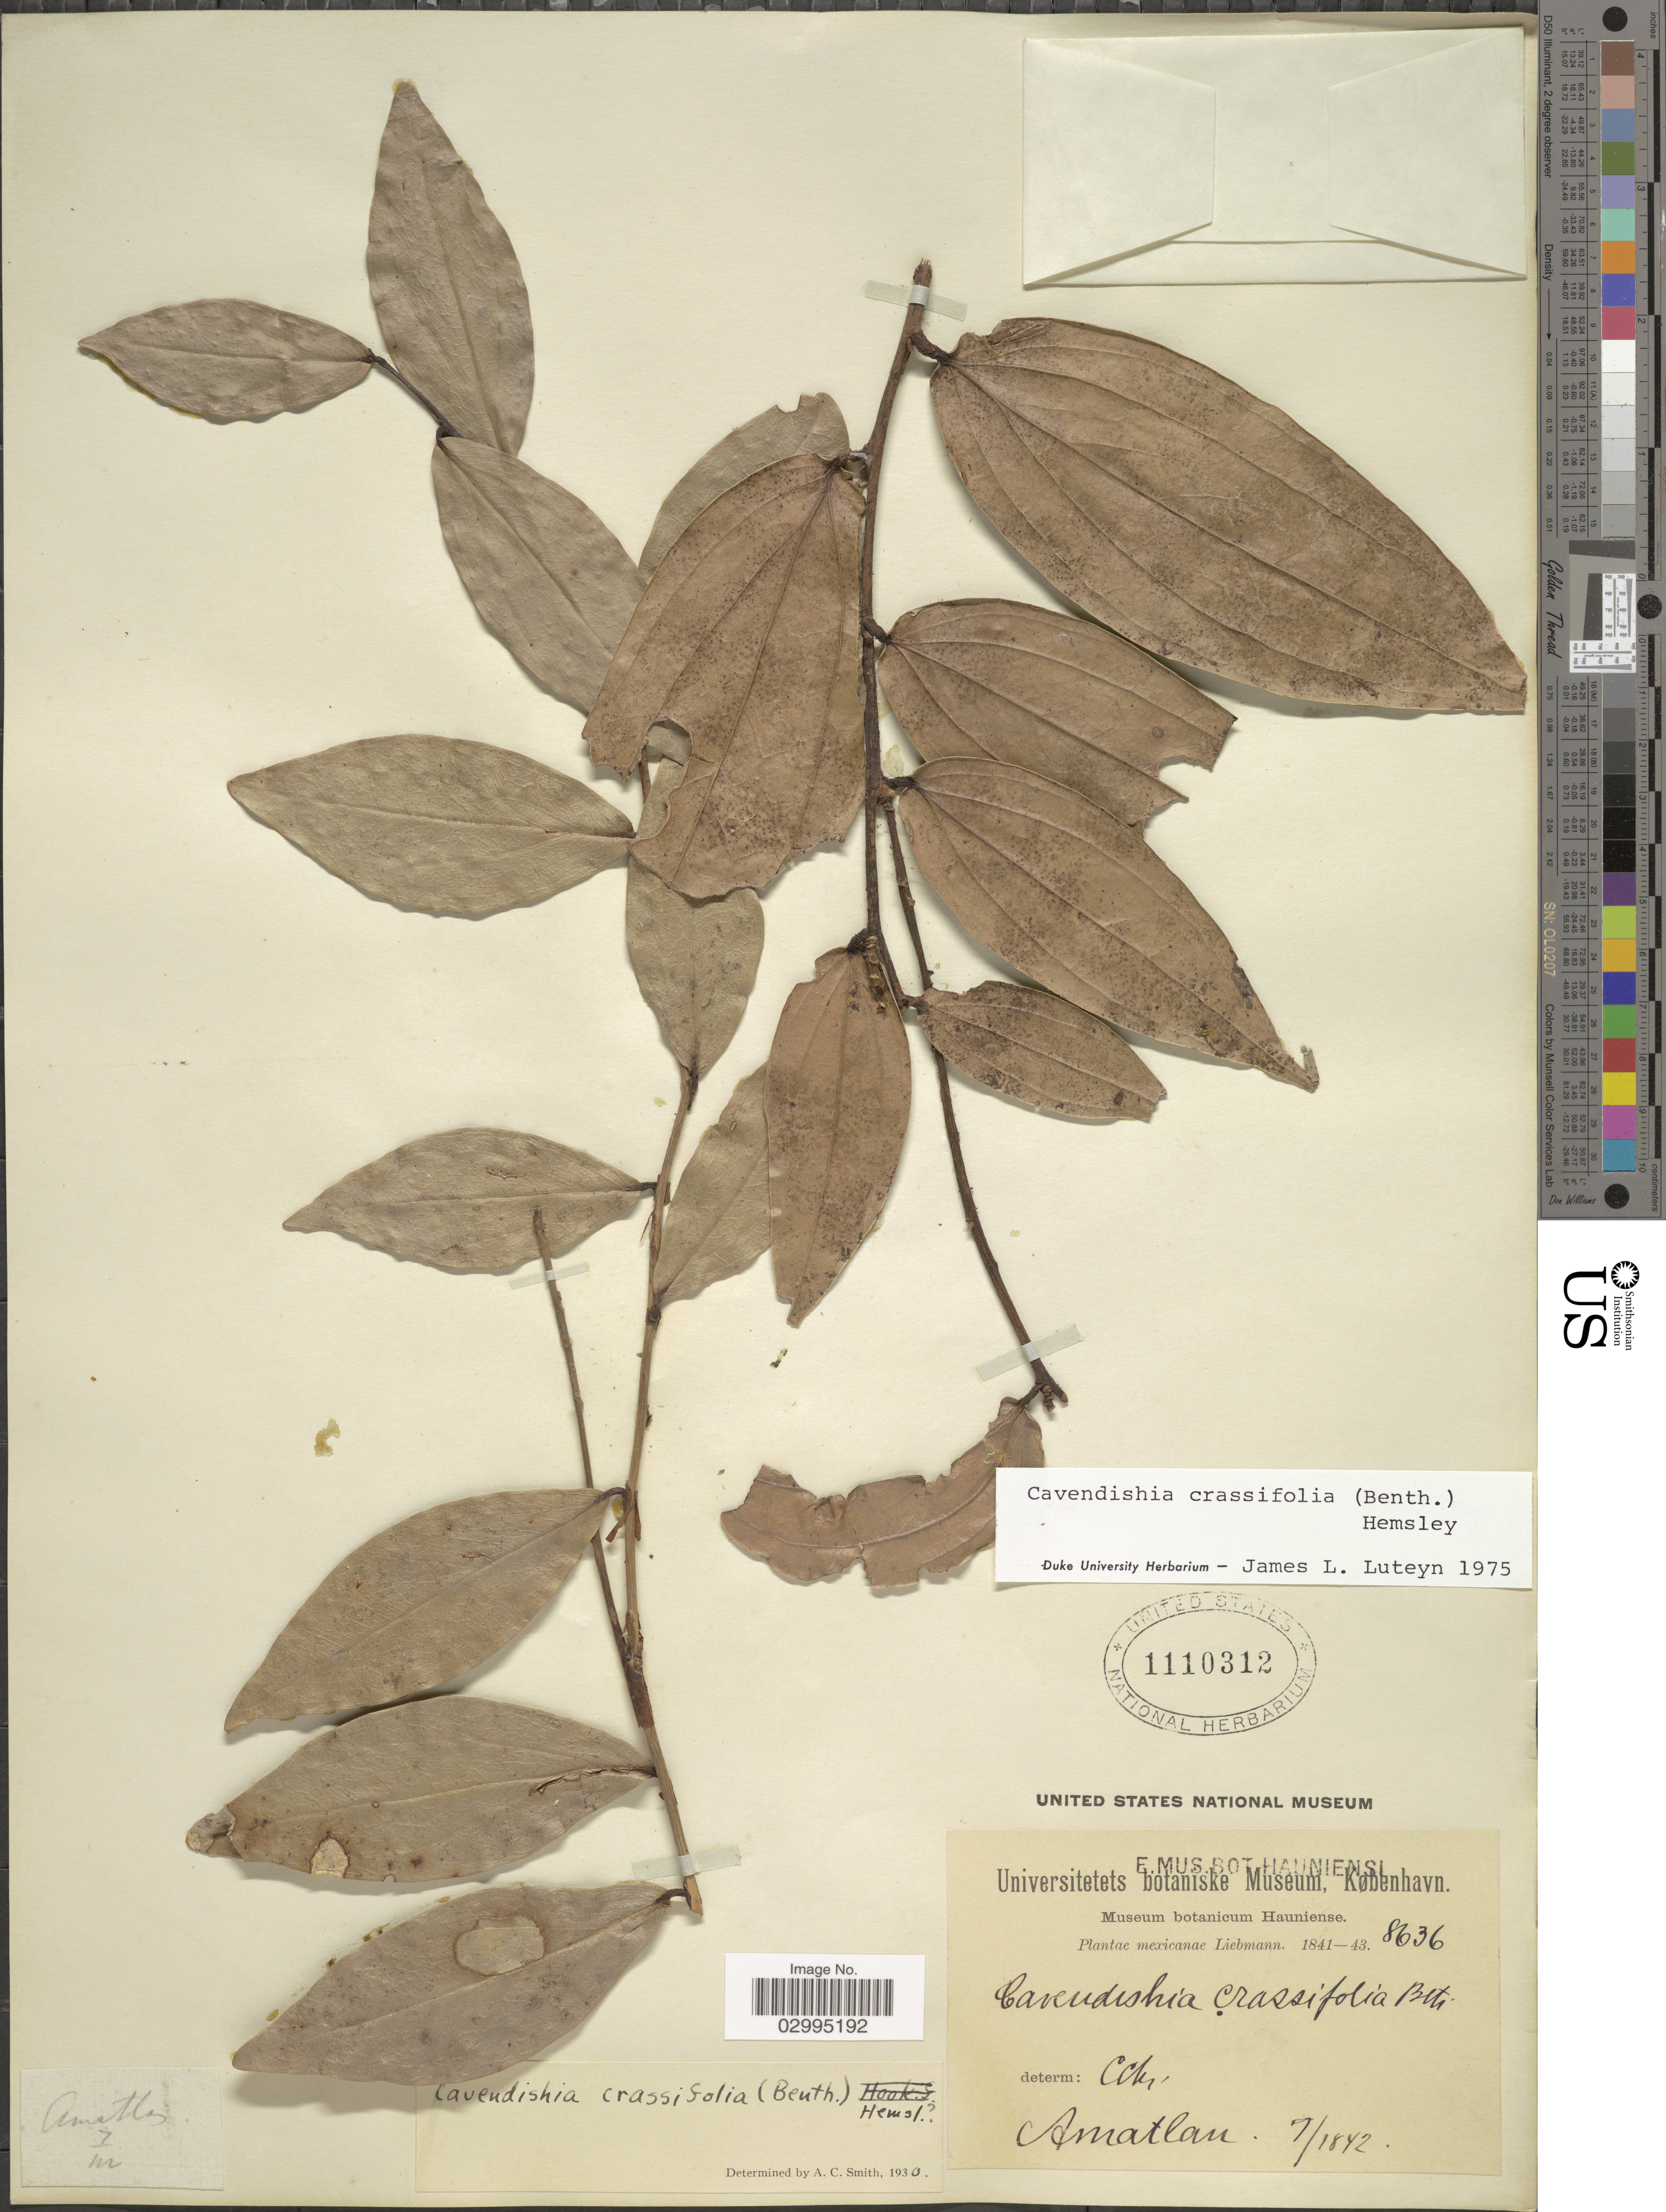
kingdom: Plantae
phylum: Tracheophyta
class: Magnoliopsida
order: Ericales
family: Ericaceae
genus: Cavendishia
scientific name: Cavendishia crassifolia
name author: (Benth.) Hemsl.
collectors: Liebmann, --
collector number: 8636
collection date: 1841/1843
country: Mexico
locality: Amatlan.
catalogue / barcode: US 1110312